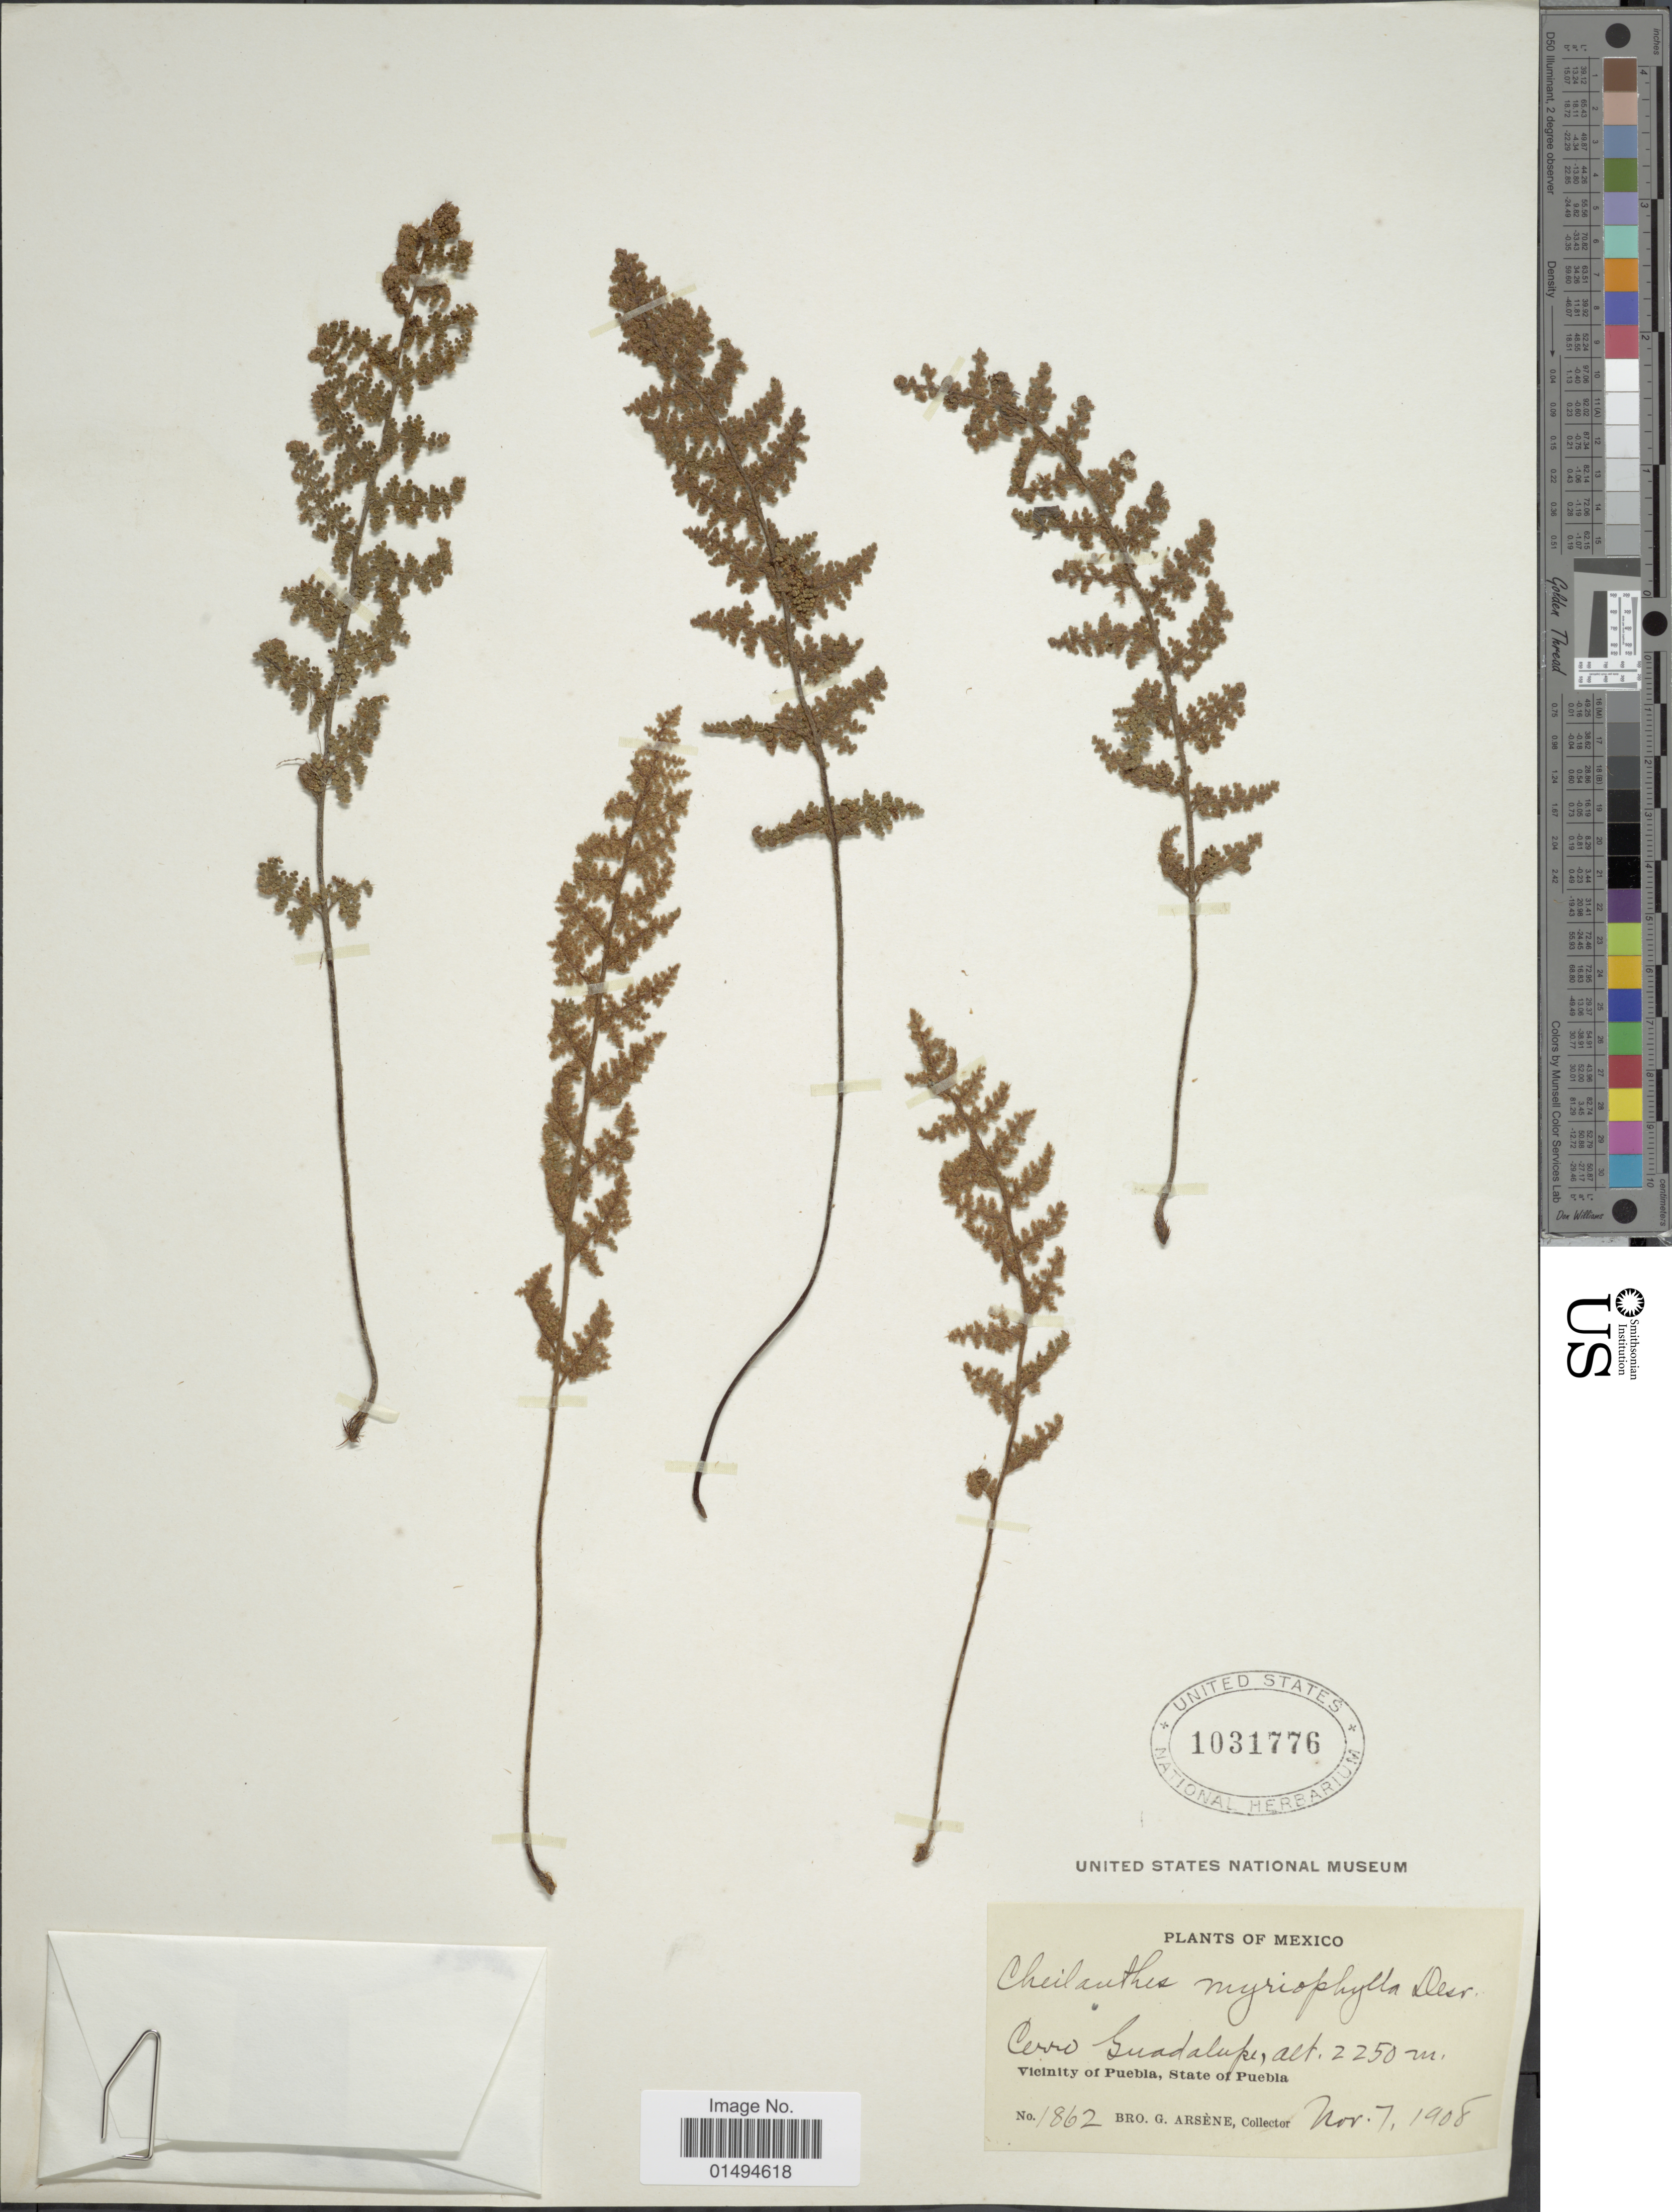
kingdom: Plantae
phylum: Tracheophyta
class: Polypodiopsida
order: Polypodiales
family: Pteridaceae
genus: Myriopteris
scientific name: Myriopteris myriophylla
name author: (Desv.) J. Sm.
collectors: Bro. G. Arsène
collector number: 1862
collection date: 1908-11-07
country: Mexico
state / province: Puebla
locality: Cerro Guadalupe, Vicinity of Puebla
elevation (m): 2250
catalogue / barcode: US 1031776